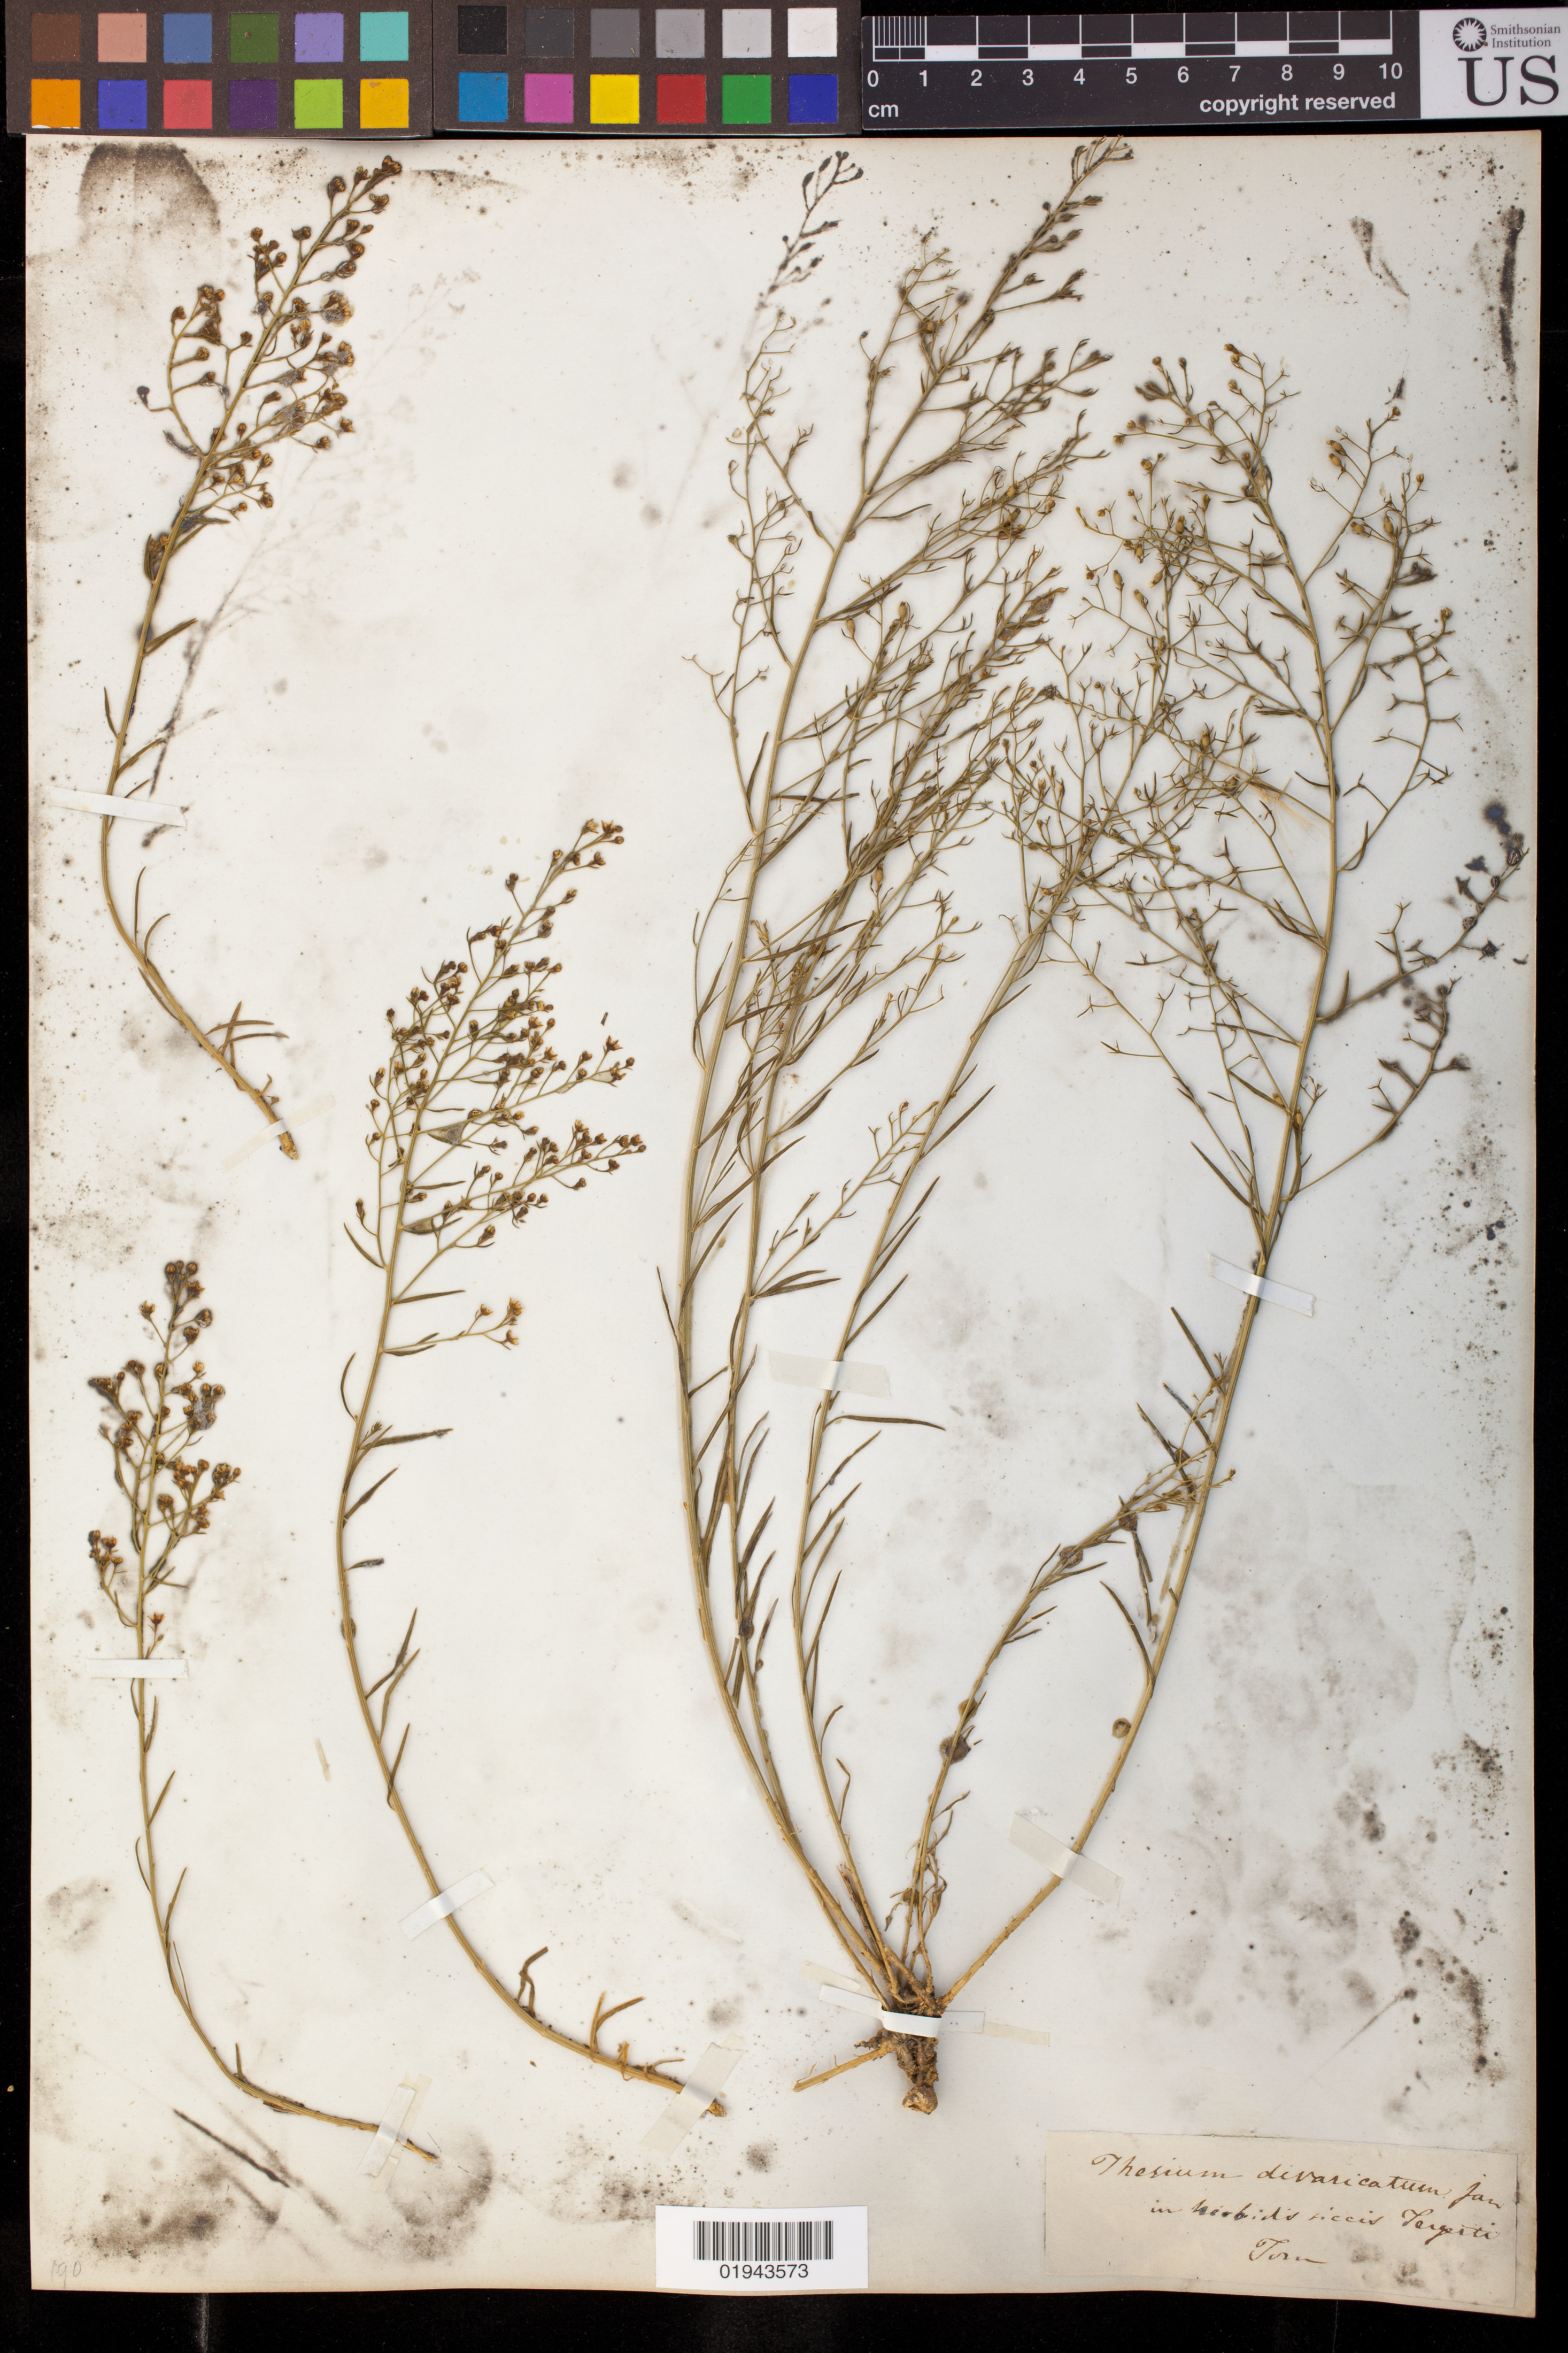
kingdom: Plantae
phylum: Tracheophyta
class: Magnoliopsida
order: Santalales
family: Thesiaceae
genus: Thesium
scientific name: Thesium divaricatum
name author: Jan ex Mert. & W.D.J. Koch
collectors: -. Torn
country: Italy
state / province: Emilia-Romagna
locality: Ricco